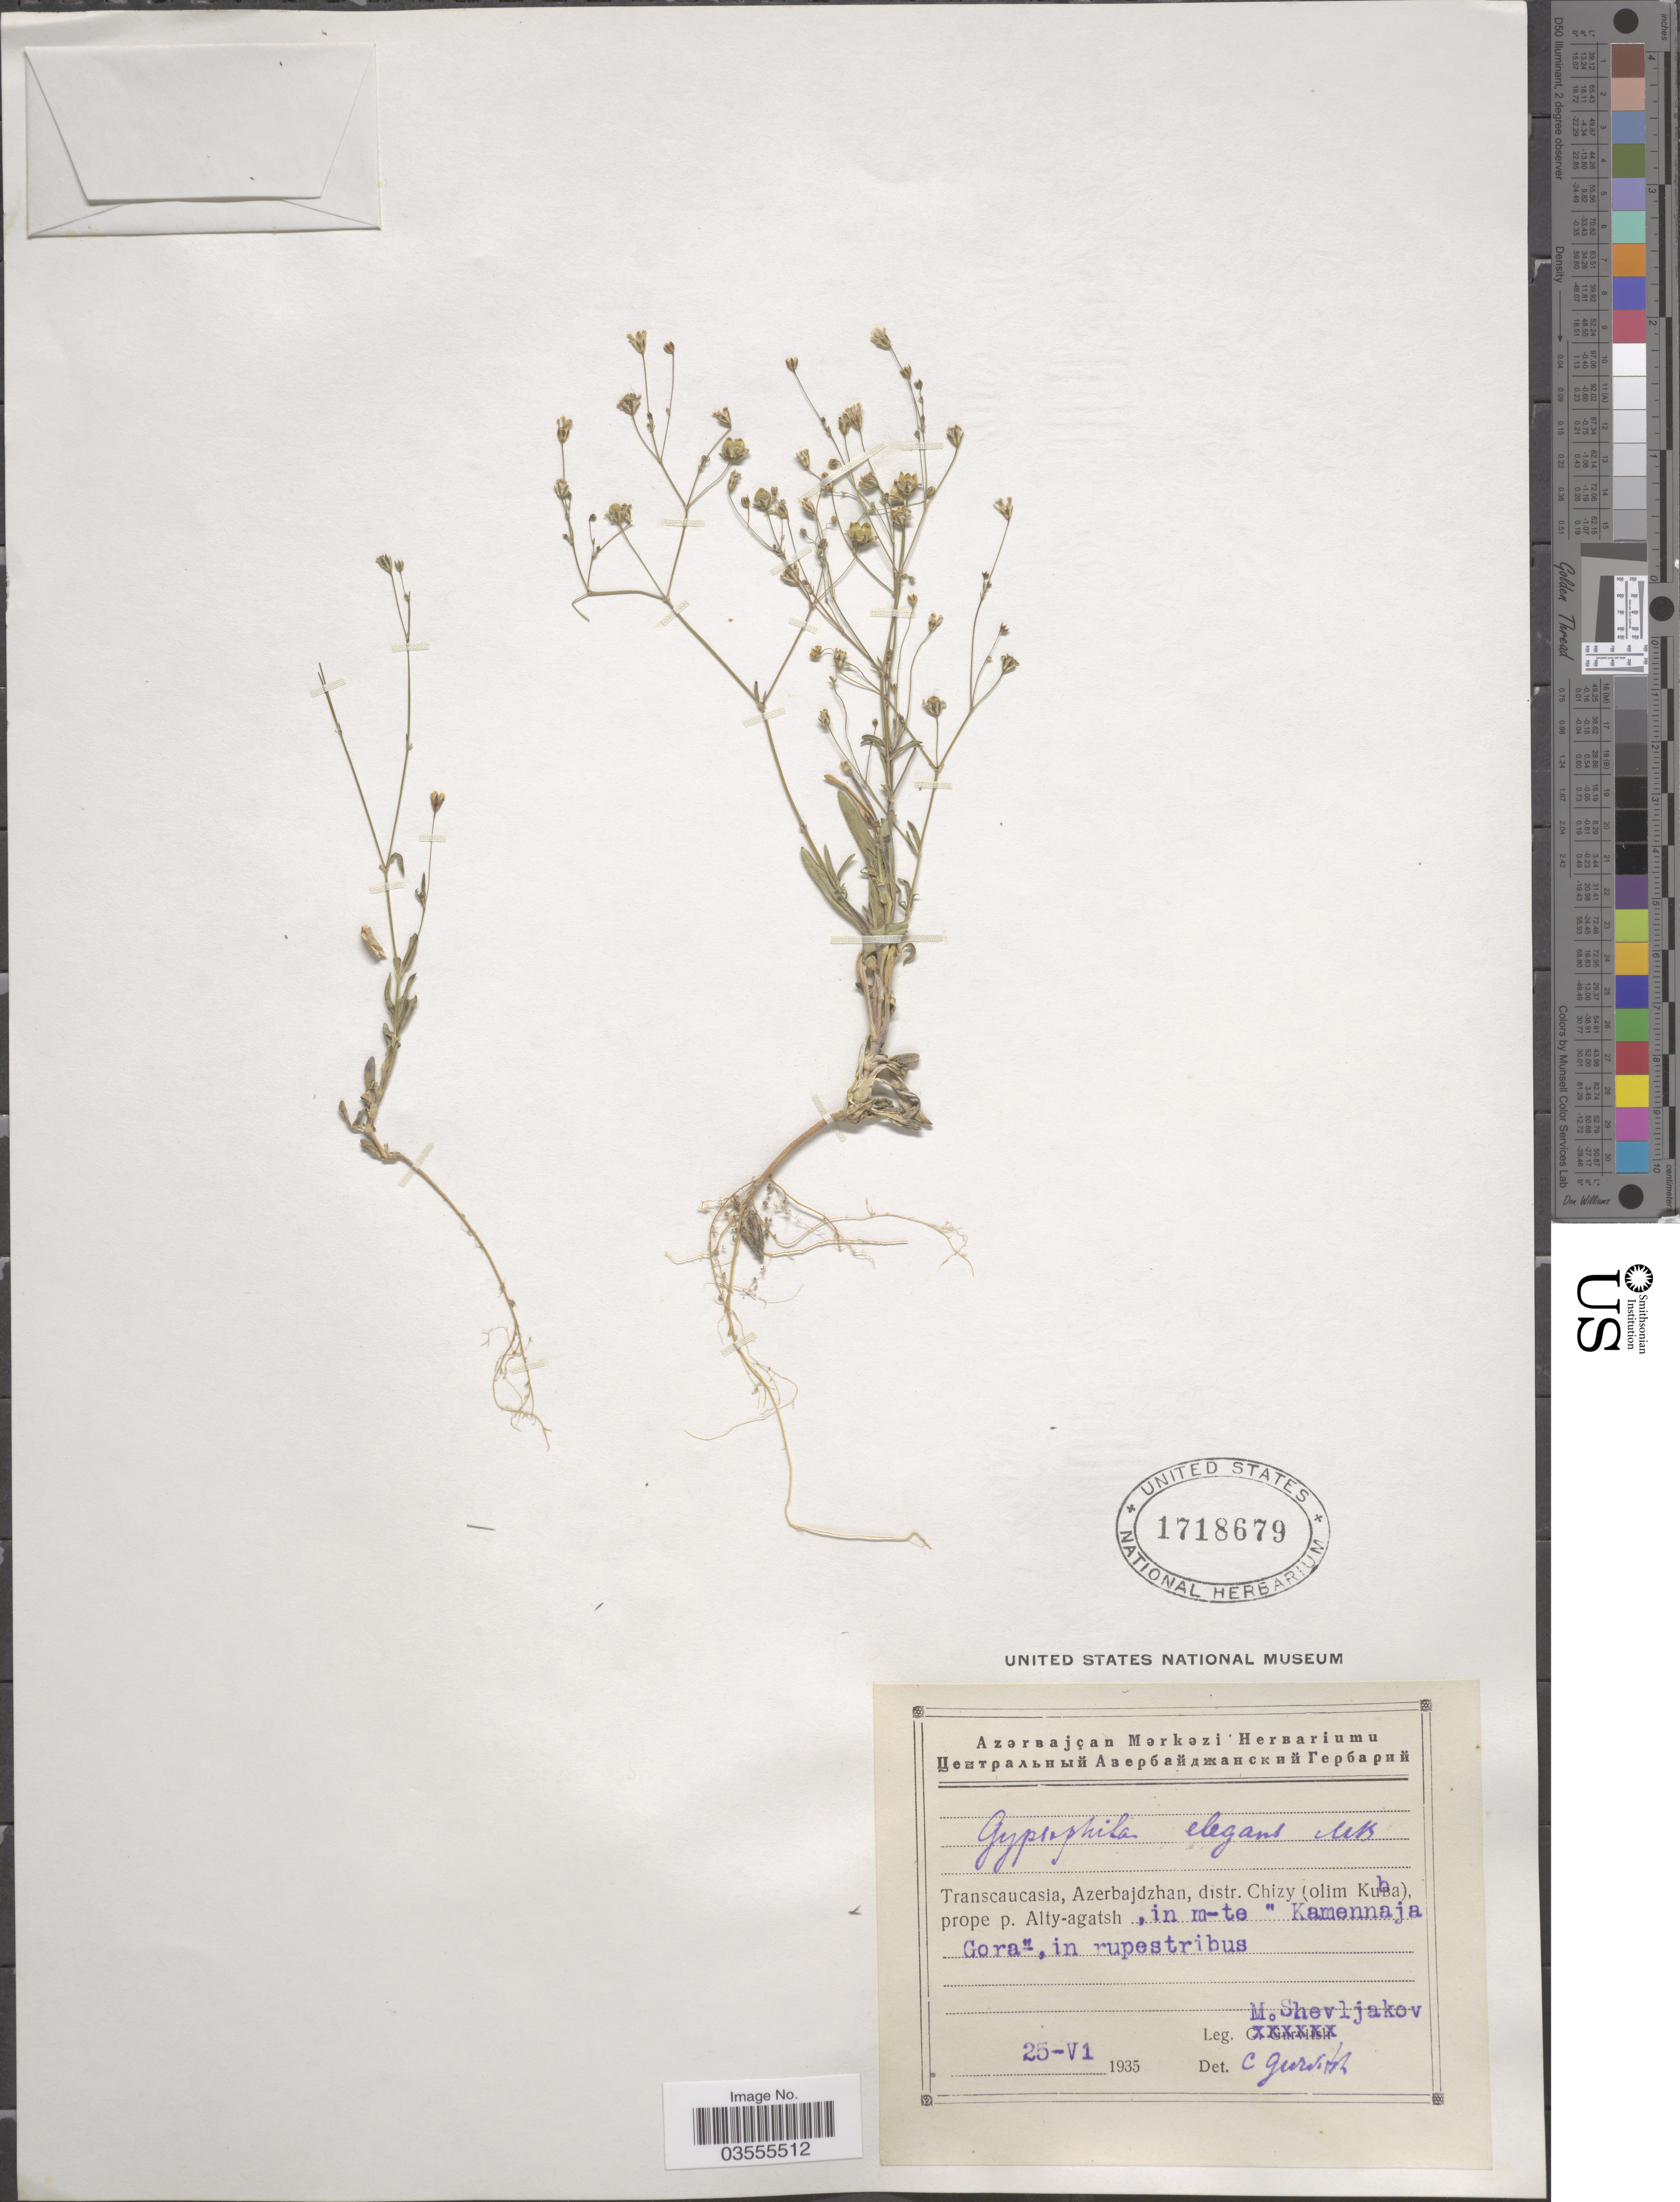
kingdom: Plantae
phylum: Tracheophyta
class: Magnoliopsida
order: Caryophyllales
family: Caryophyllaceae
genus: Gypsophila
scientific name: Gypsophila elegans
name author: M. Bieb.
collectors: M. Shevljakov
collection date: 1935-06-25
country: Azerbaijan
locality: Transcaucasia, distr. Chizy (olim Kubba), prope p. Alty-agatsh, in m-te "Kamennaja Gora".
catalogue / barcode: US 1718679